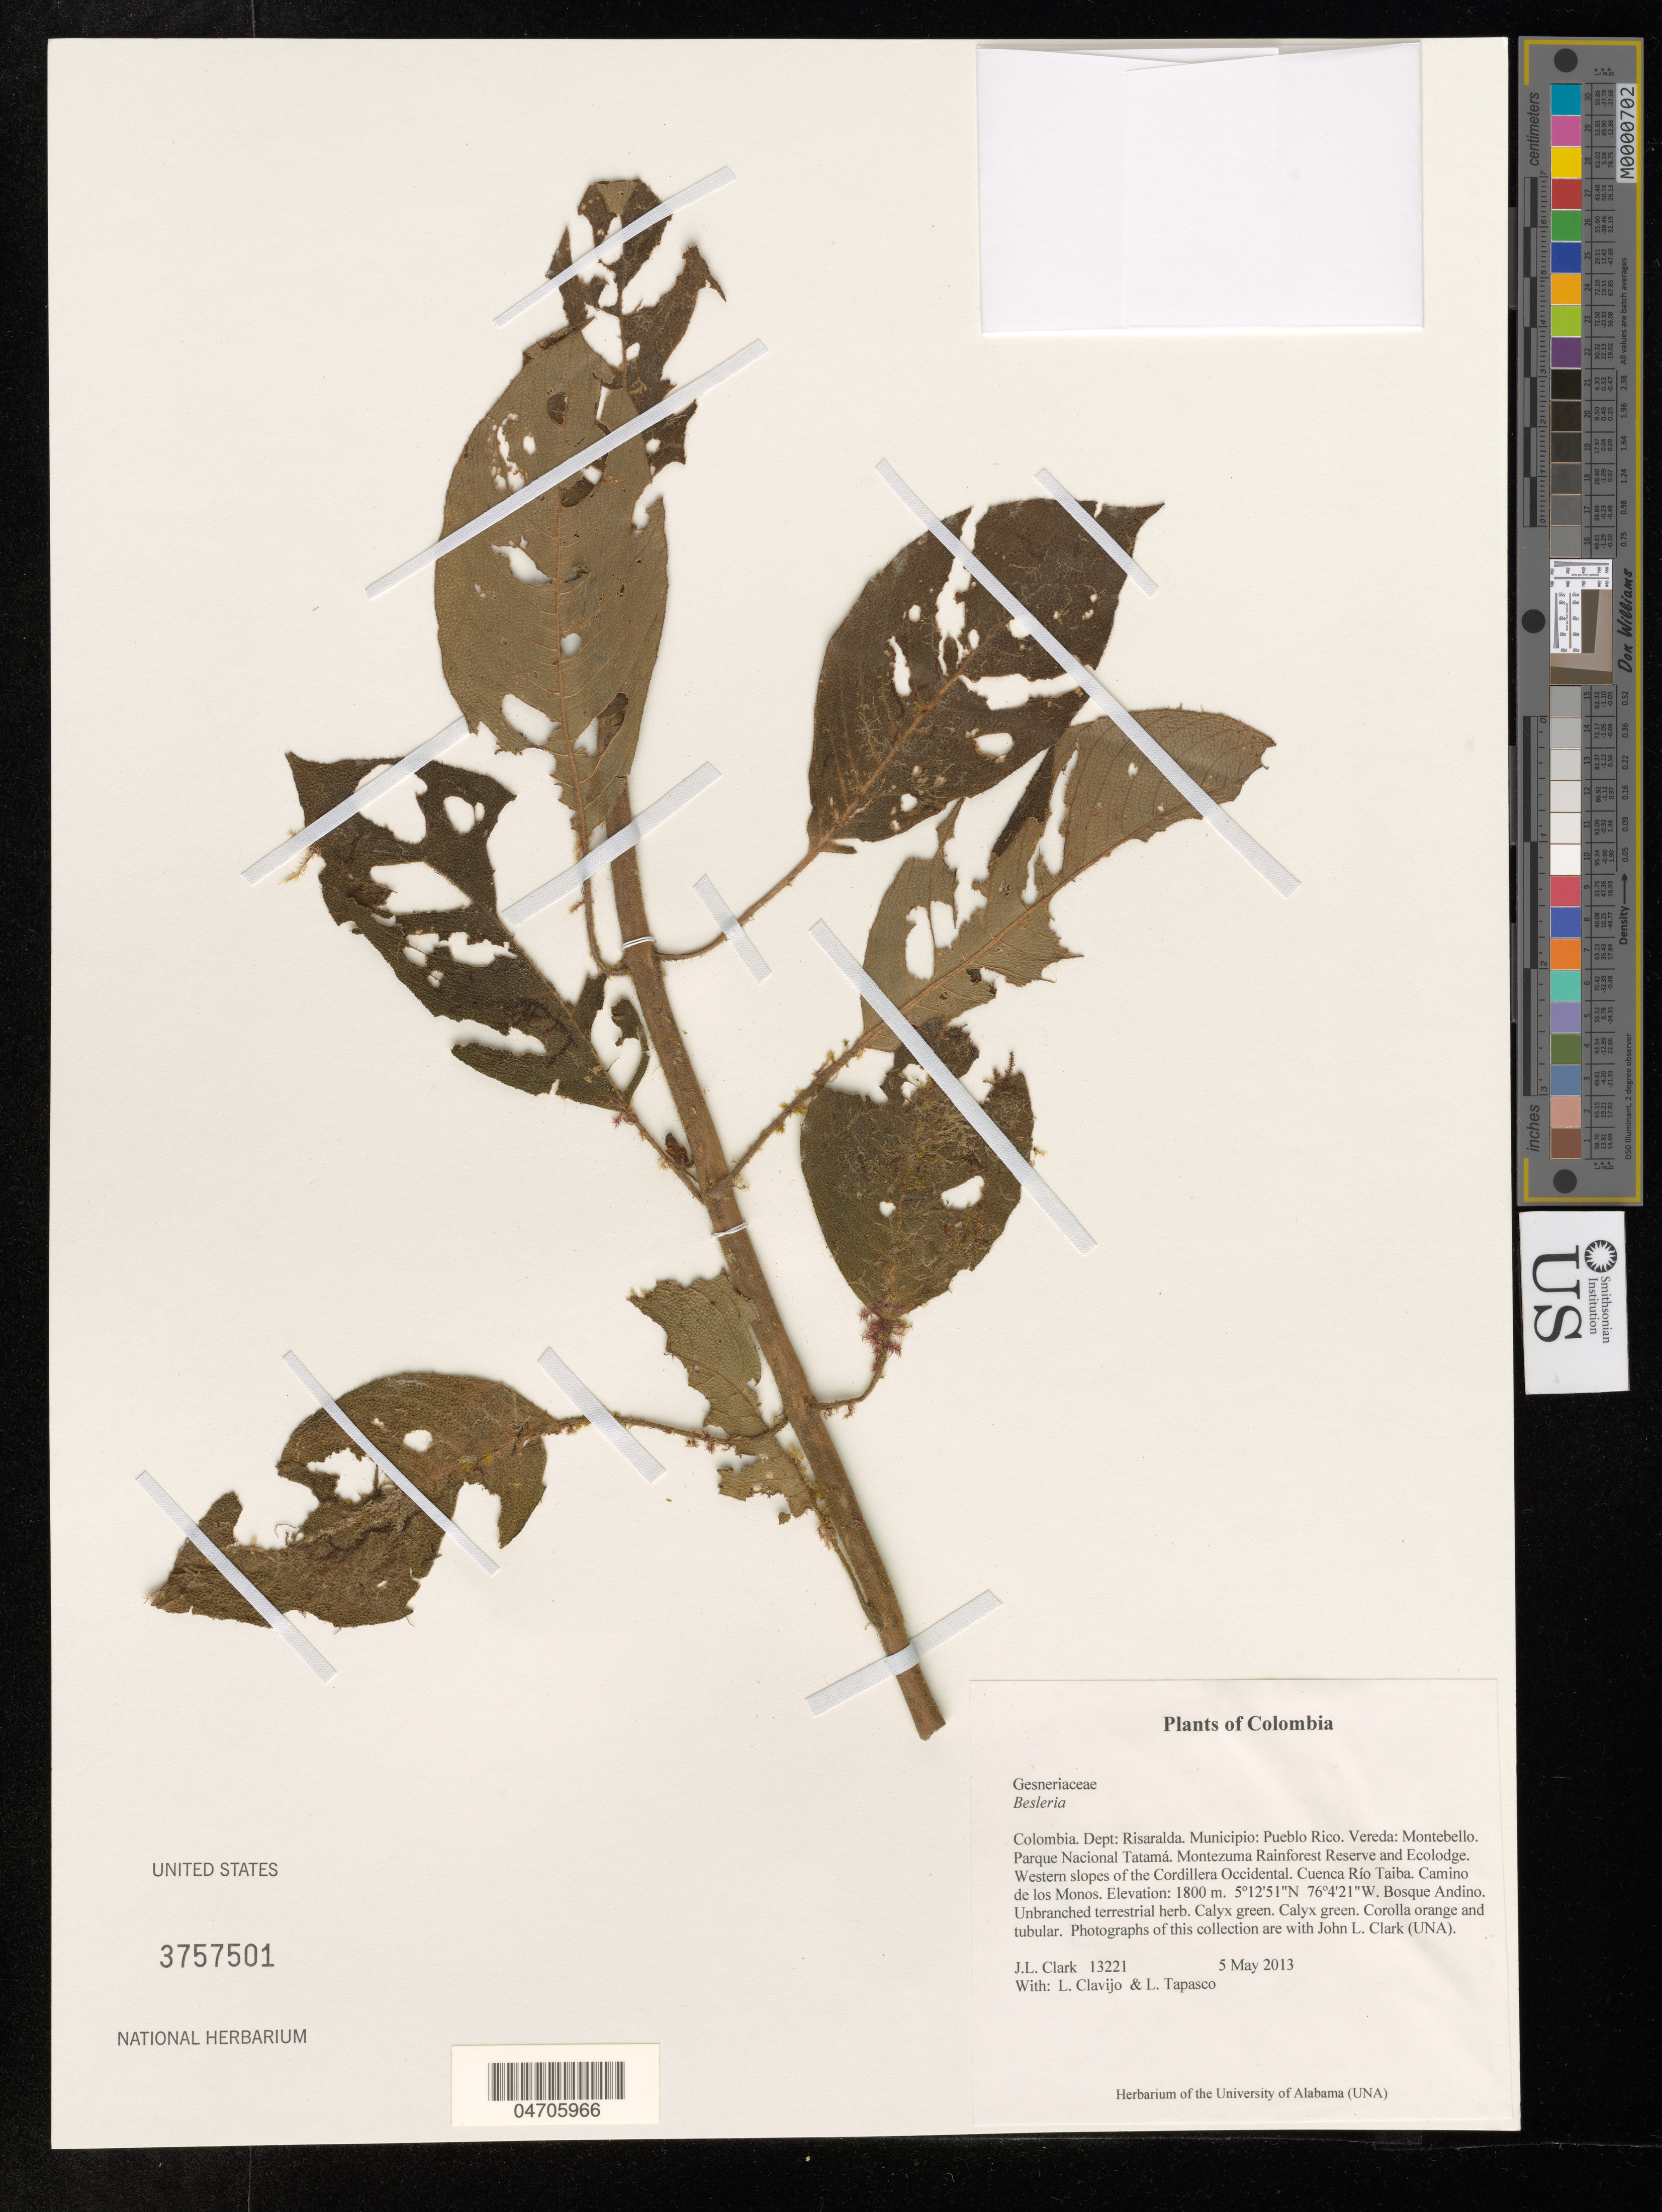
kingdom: Plantae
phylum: Tracheophyta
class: Magnoliopsida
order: Lamiales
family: Gesneriaceae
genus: Besleria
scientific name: Besleria sp.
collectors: J. L. Clark, L. Clavijo & L. Tapasco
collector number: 13221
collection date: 2013-05-05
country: Colombia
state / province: Risaralda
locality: Dept: Risaralda. Municipio: Pueblo Rico. Vereda: Montebello. Parque Nacional Tatamá. Montezuma Rainforest Reserve and Ecolodge. Western slopes of the Cordillera Occidental. Cuenca Río Taiba. Camino de los Monos.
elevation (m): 1800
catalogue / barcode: US 3757501